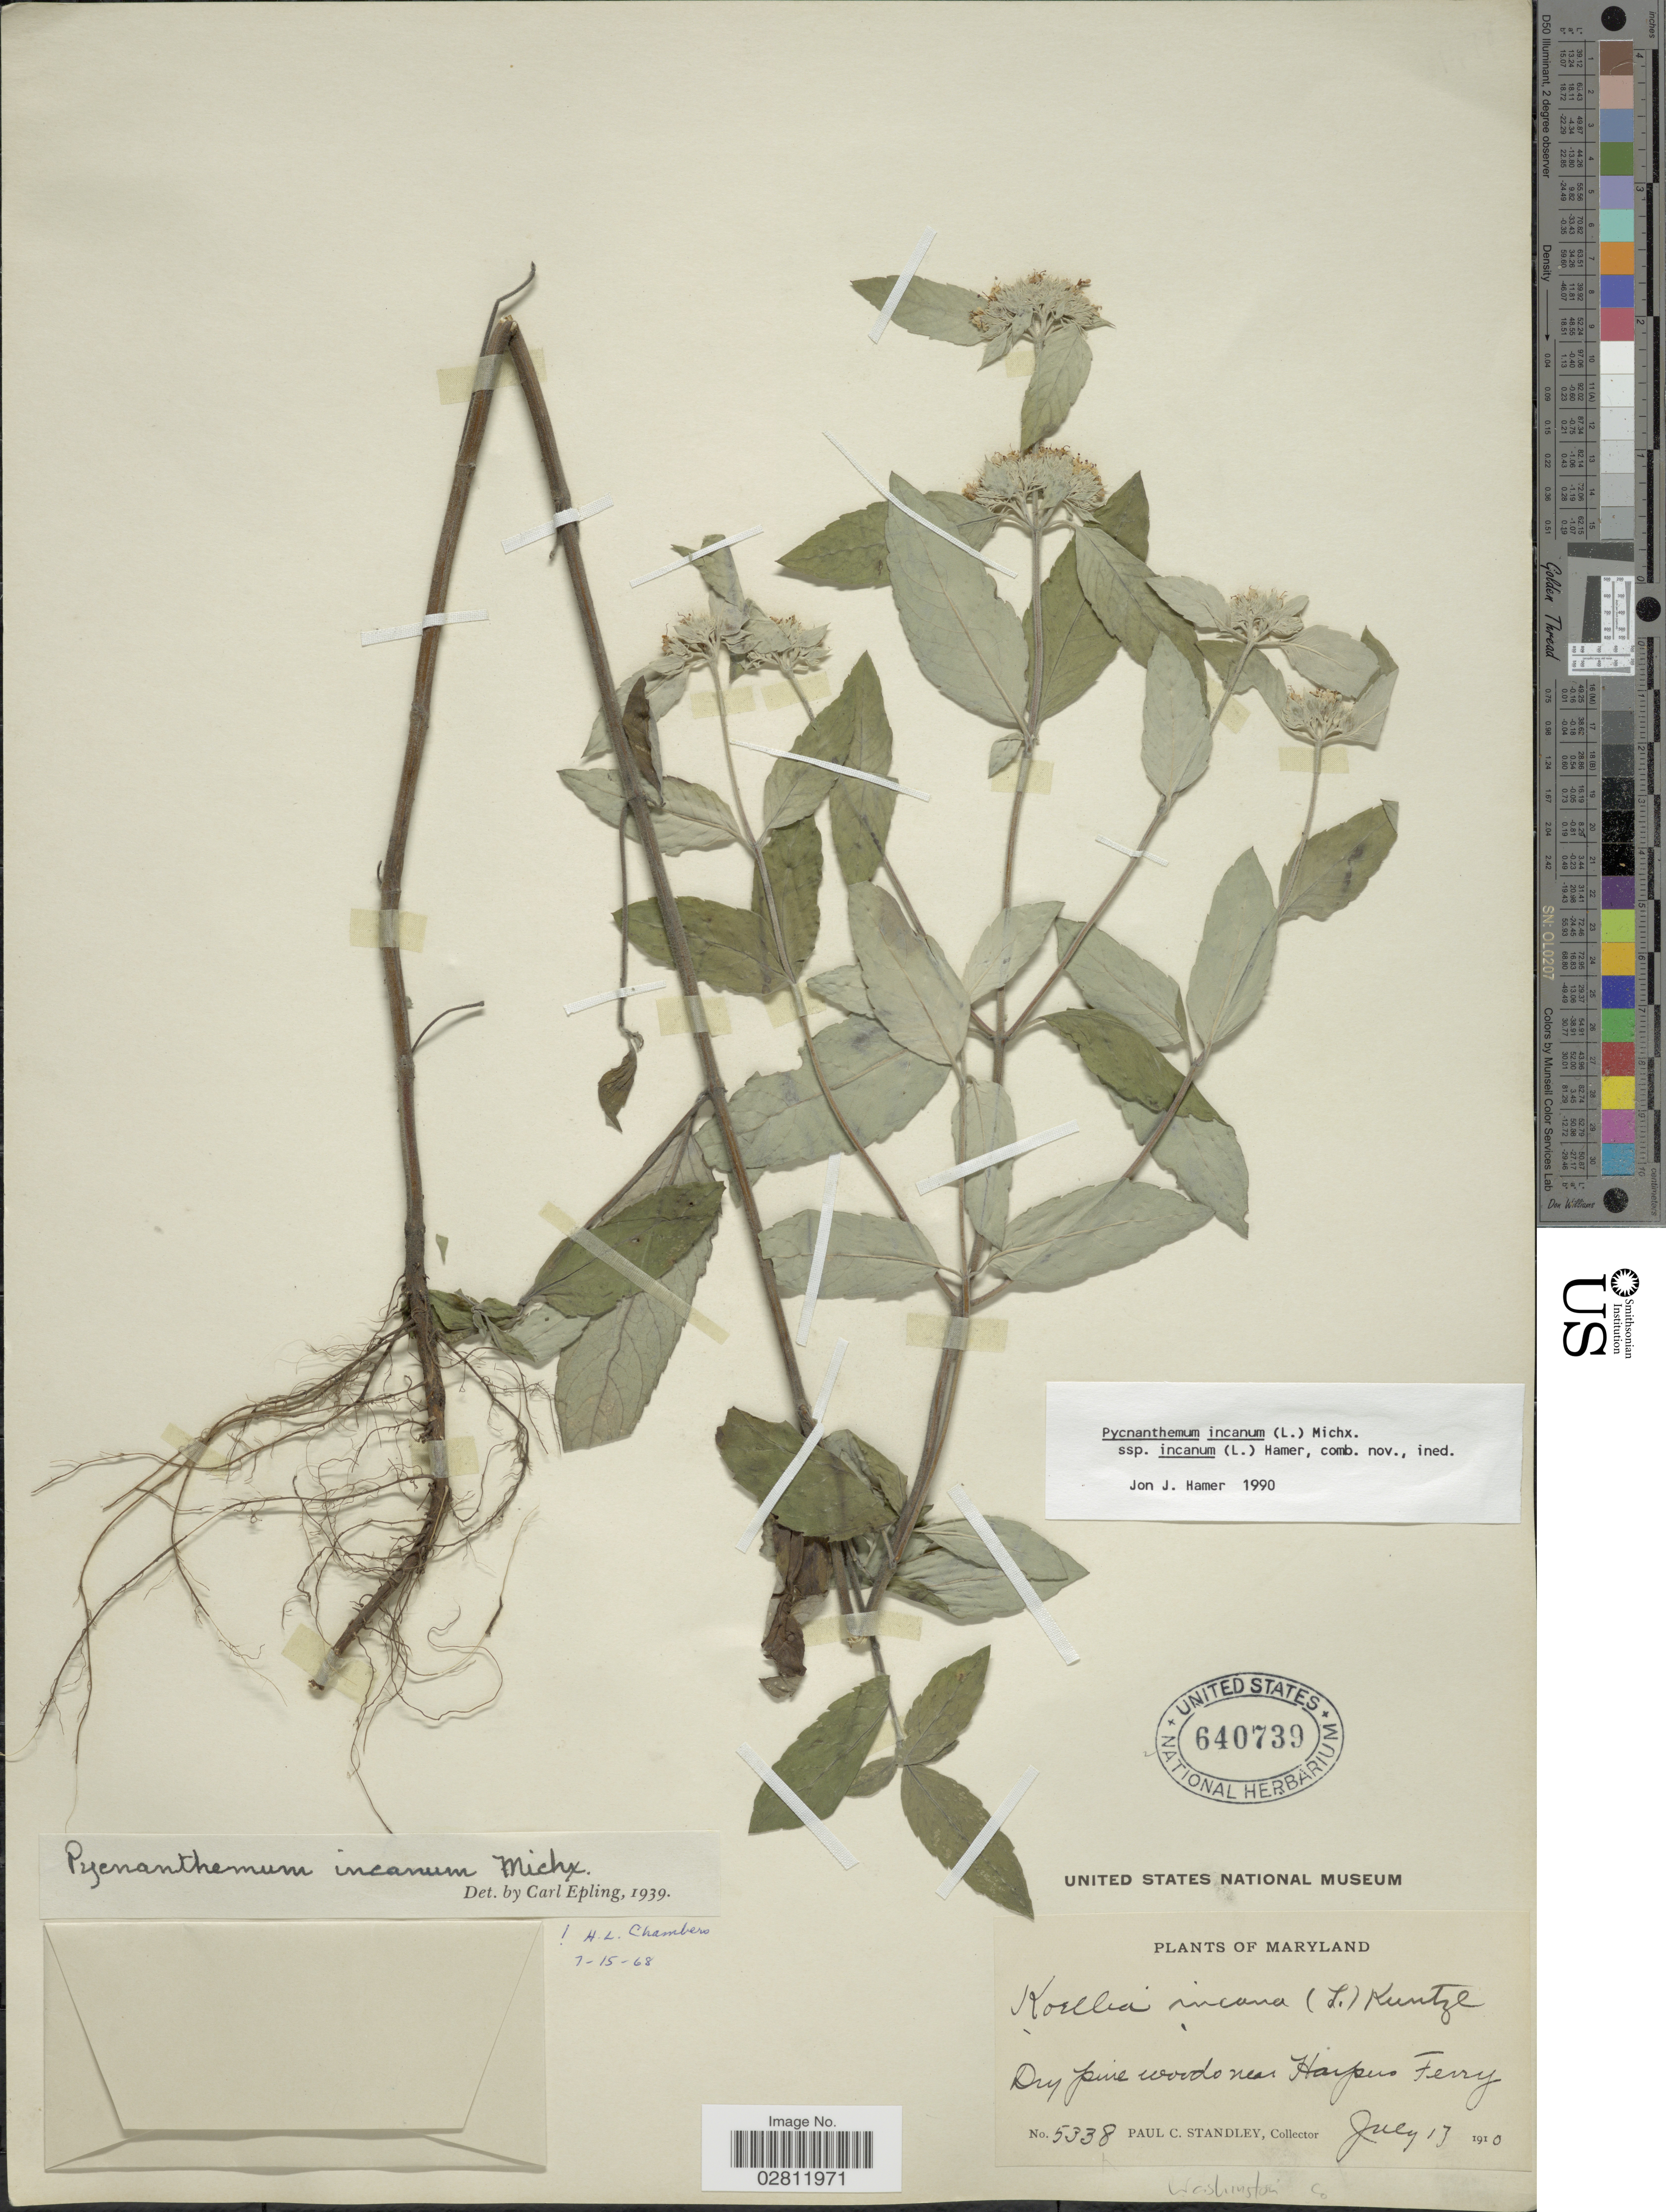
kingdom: Plantae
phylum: Tracheophyta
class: Magnoliopsida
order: Lamiales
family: Lamiaceae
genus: Pycnanthemum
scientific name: Pycnanthemum incanum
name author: (L.) Michx.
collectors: P. C. Standley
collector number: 5338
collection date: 1910-07-13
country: United States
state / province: Maryland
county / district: Washngton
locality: Dry pine woods near Harpers Ferry. Washington Co.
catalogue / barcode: US 640739